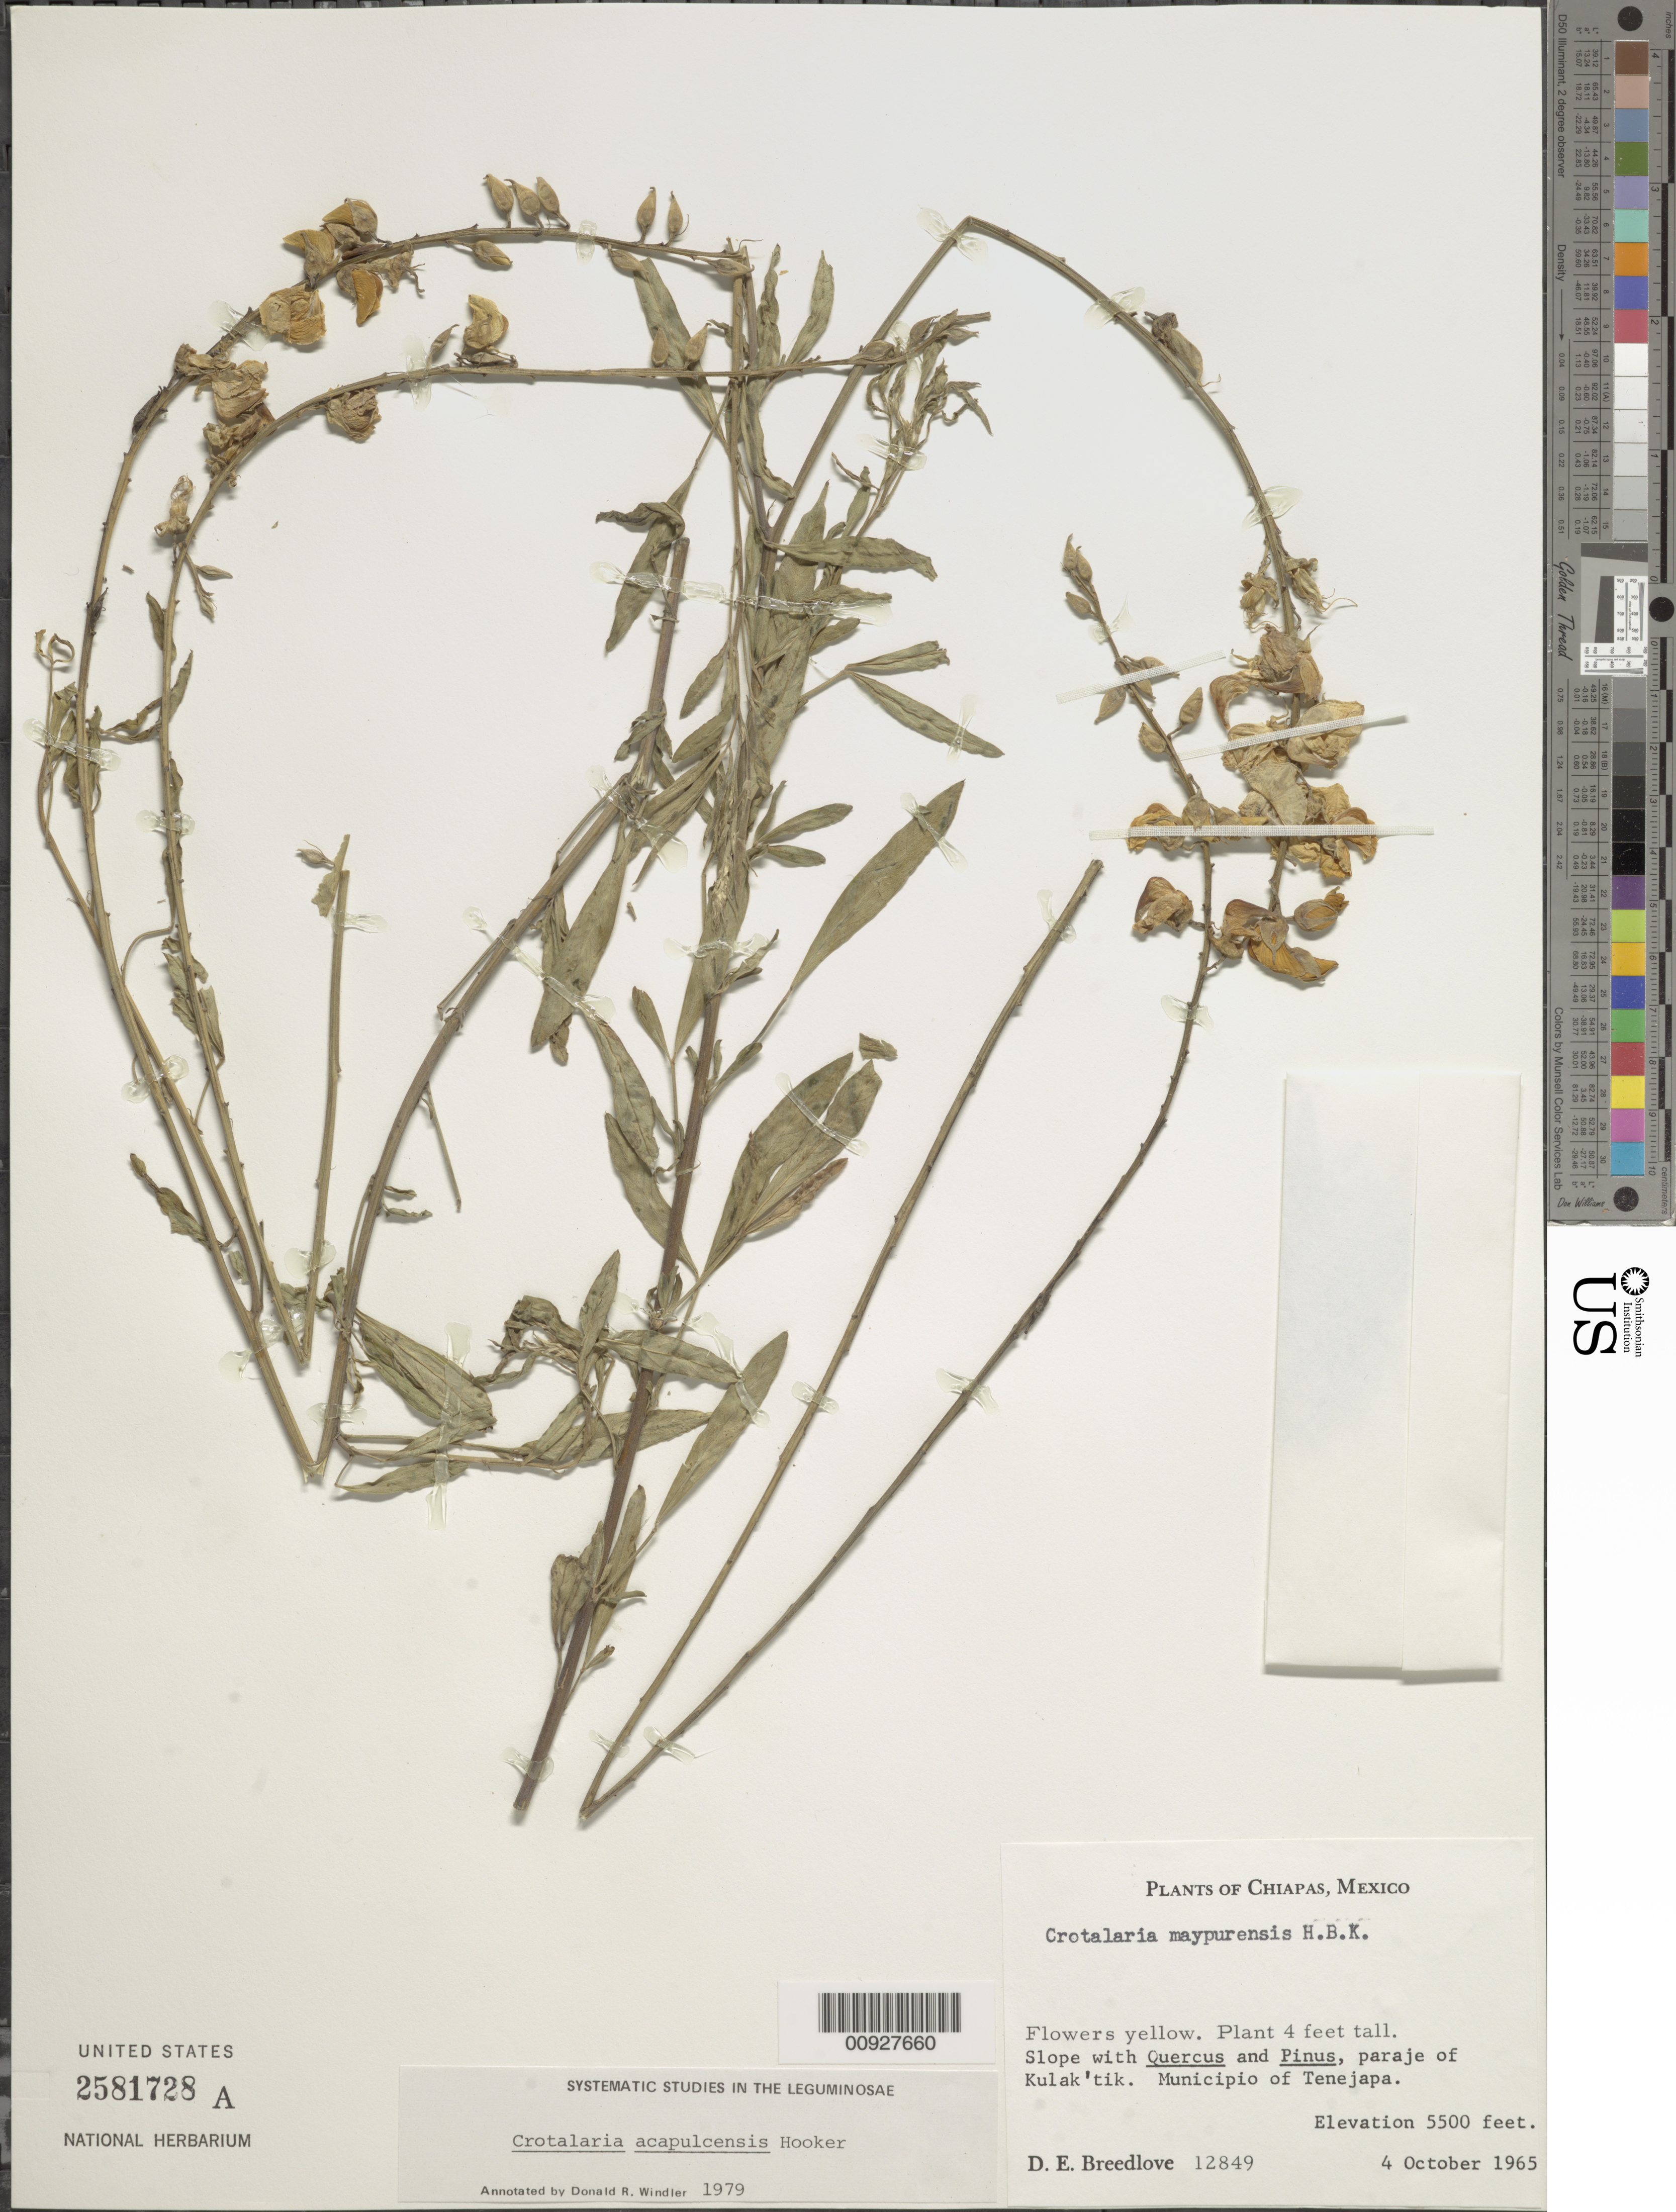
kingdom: Plantae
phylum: Tracheophyta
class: Magnoliopsida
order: Fabales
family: Fabaceae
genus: Crotalaria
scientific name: Crotalaria acapulcensis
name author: Hook. & Arn.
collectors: D. E. Breedlove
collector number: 12849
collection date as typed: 04 Oct 1965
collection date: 1965-10-04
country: Mexico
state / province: Chiapas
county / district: Tenejapa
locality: Paraje of Kulak 'tik. Municipio of Tenejapa, Chiapas.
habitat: Slopes with Quercus and Pinus.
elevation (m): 1676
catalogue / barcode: US 2581728A